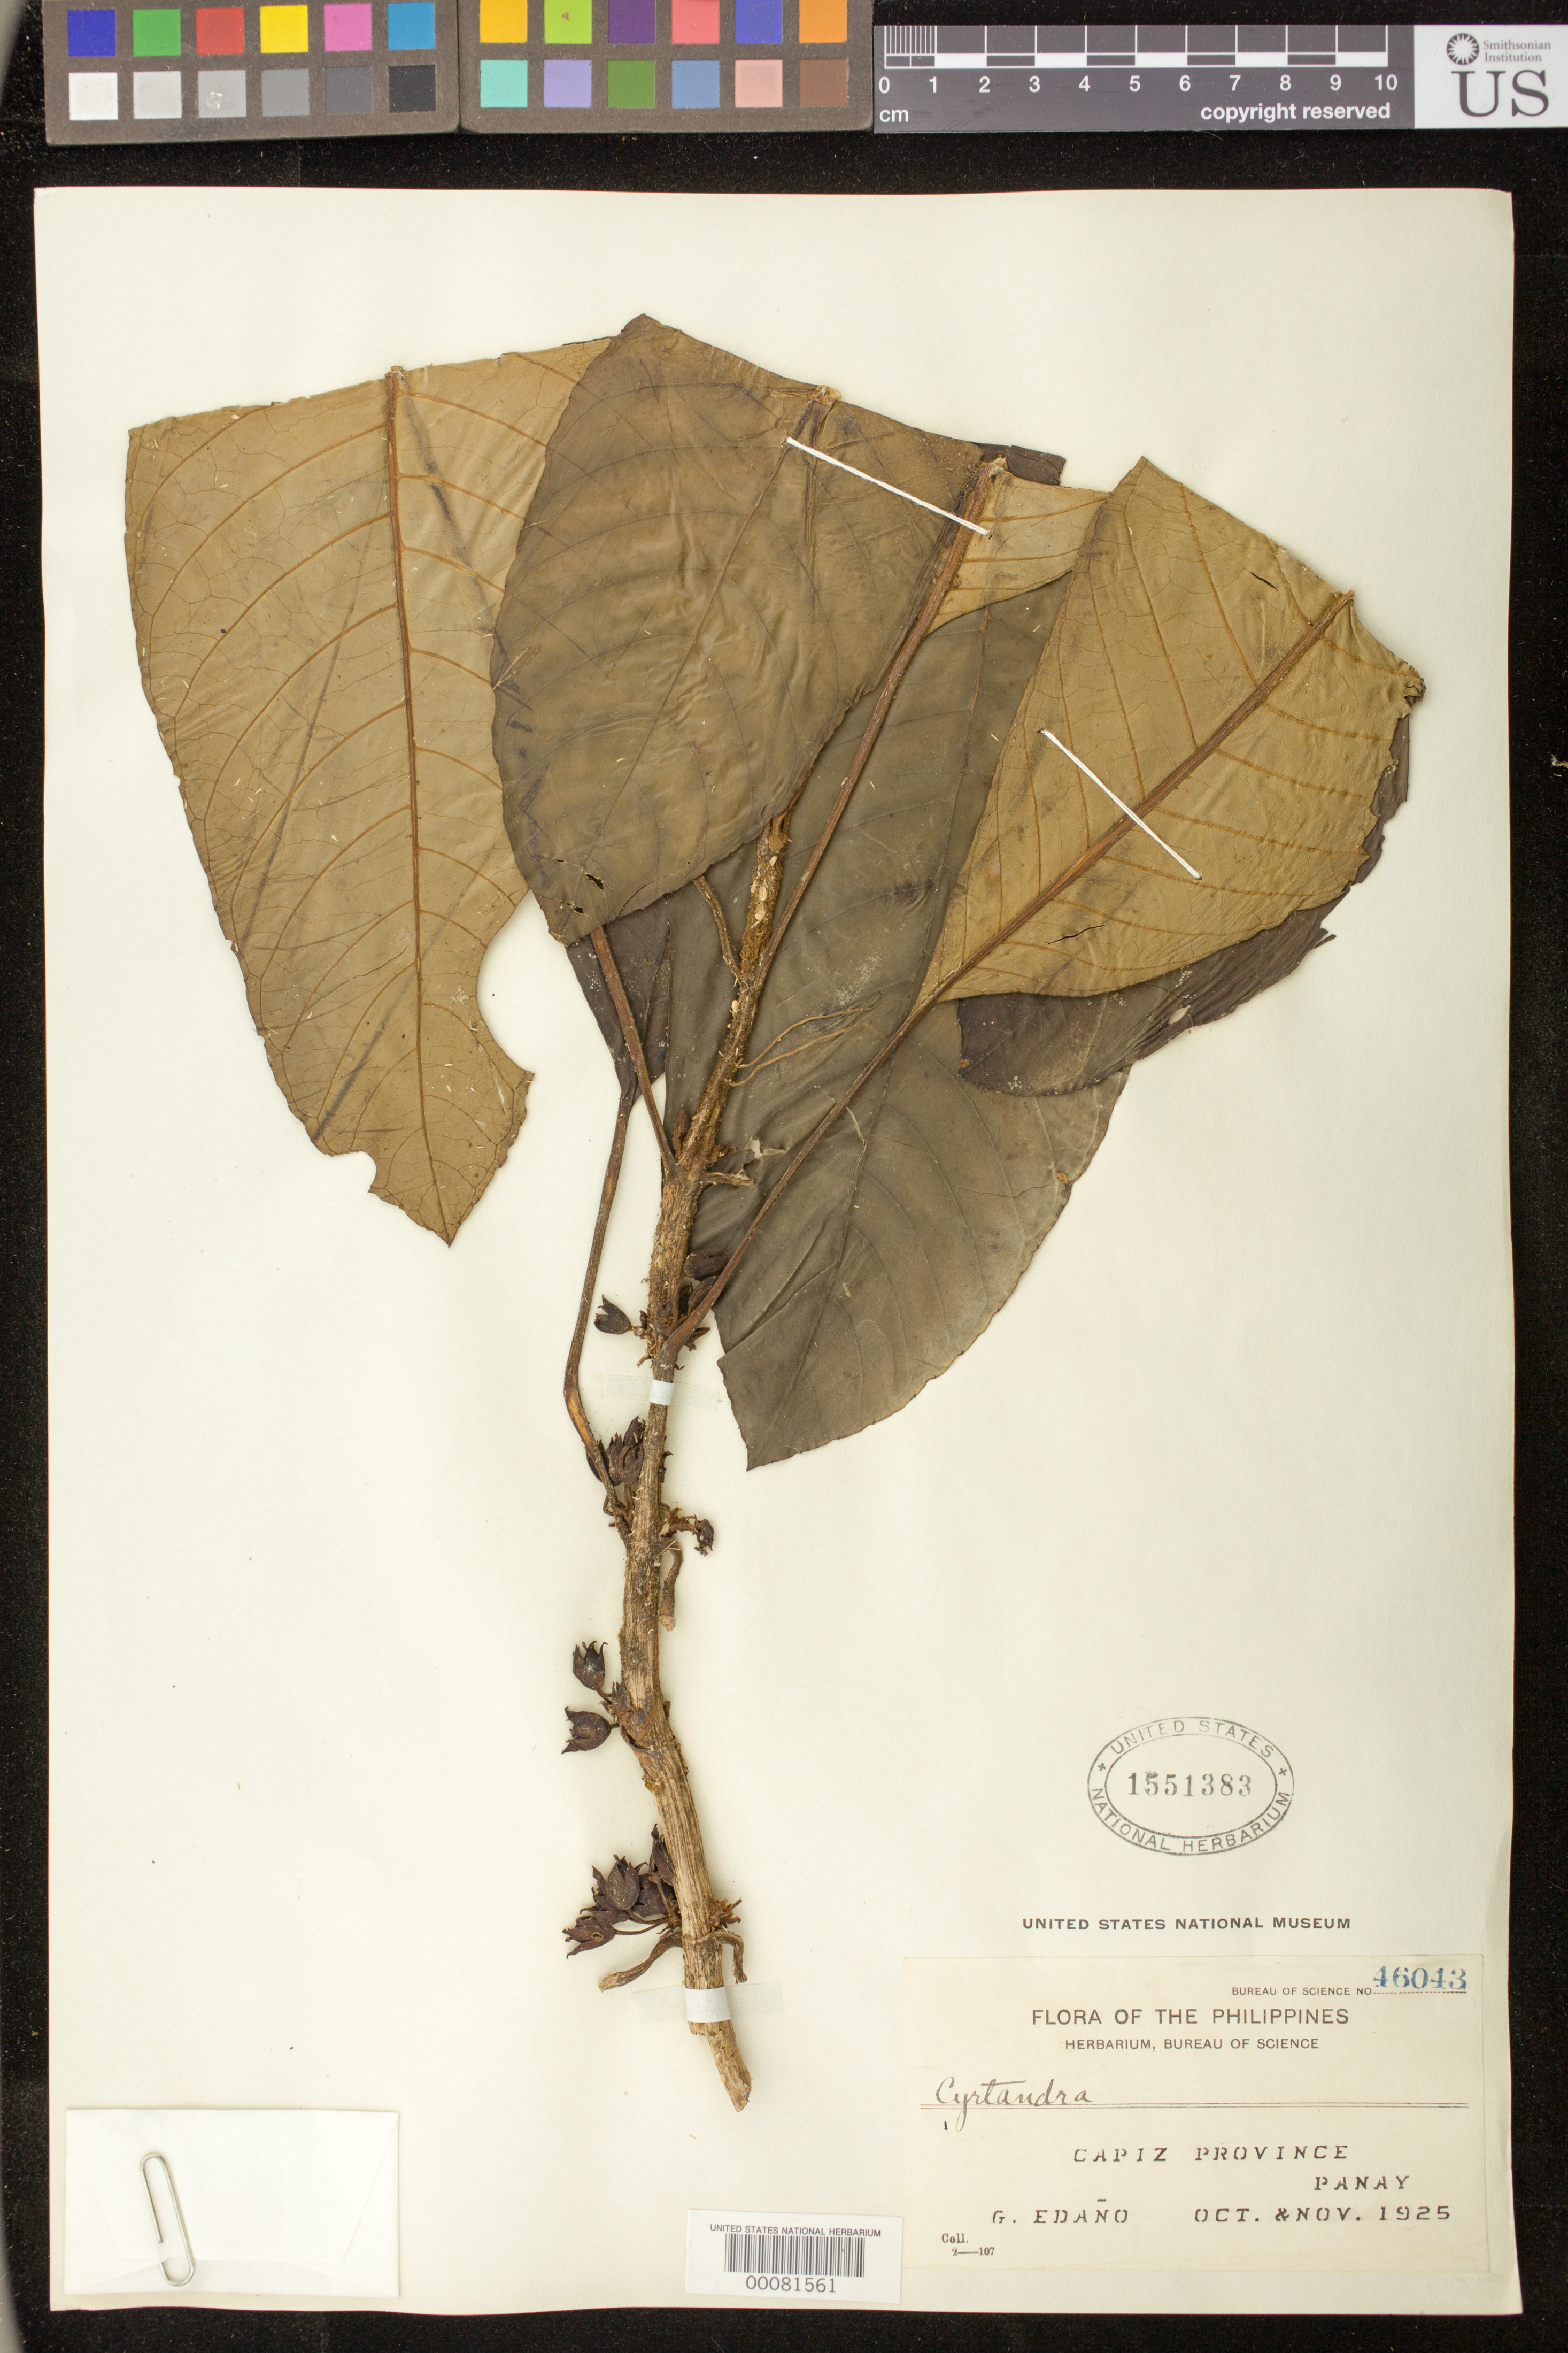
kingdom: Plantae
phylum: Tracheophyta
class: Magnoliopsida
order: Lamiales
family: Gesneriaceae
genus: Cyrtandra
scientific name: Cyrtandra sp.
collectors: G. Edaño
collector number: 46043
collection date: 1925-10,1925-11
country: Philippines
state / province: Western Visayas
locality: Capiz Province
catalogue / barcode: US 1551383